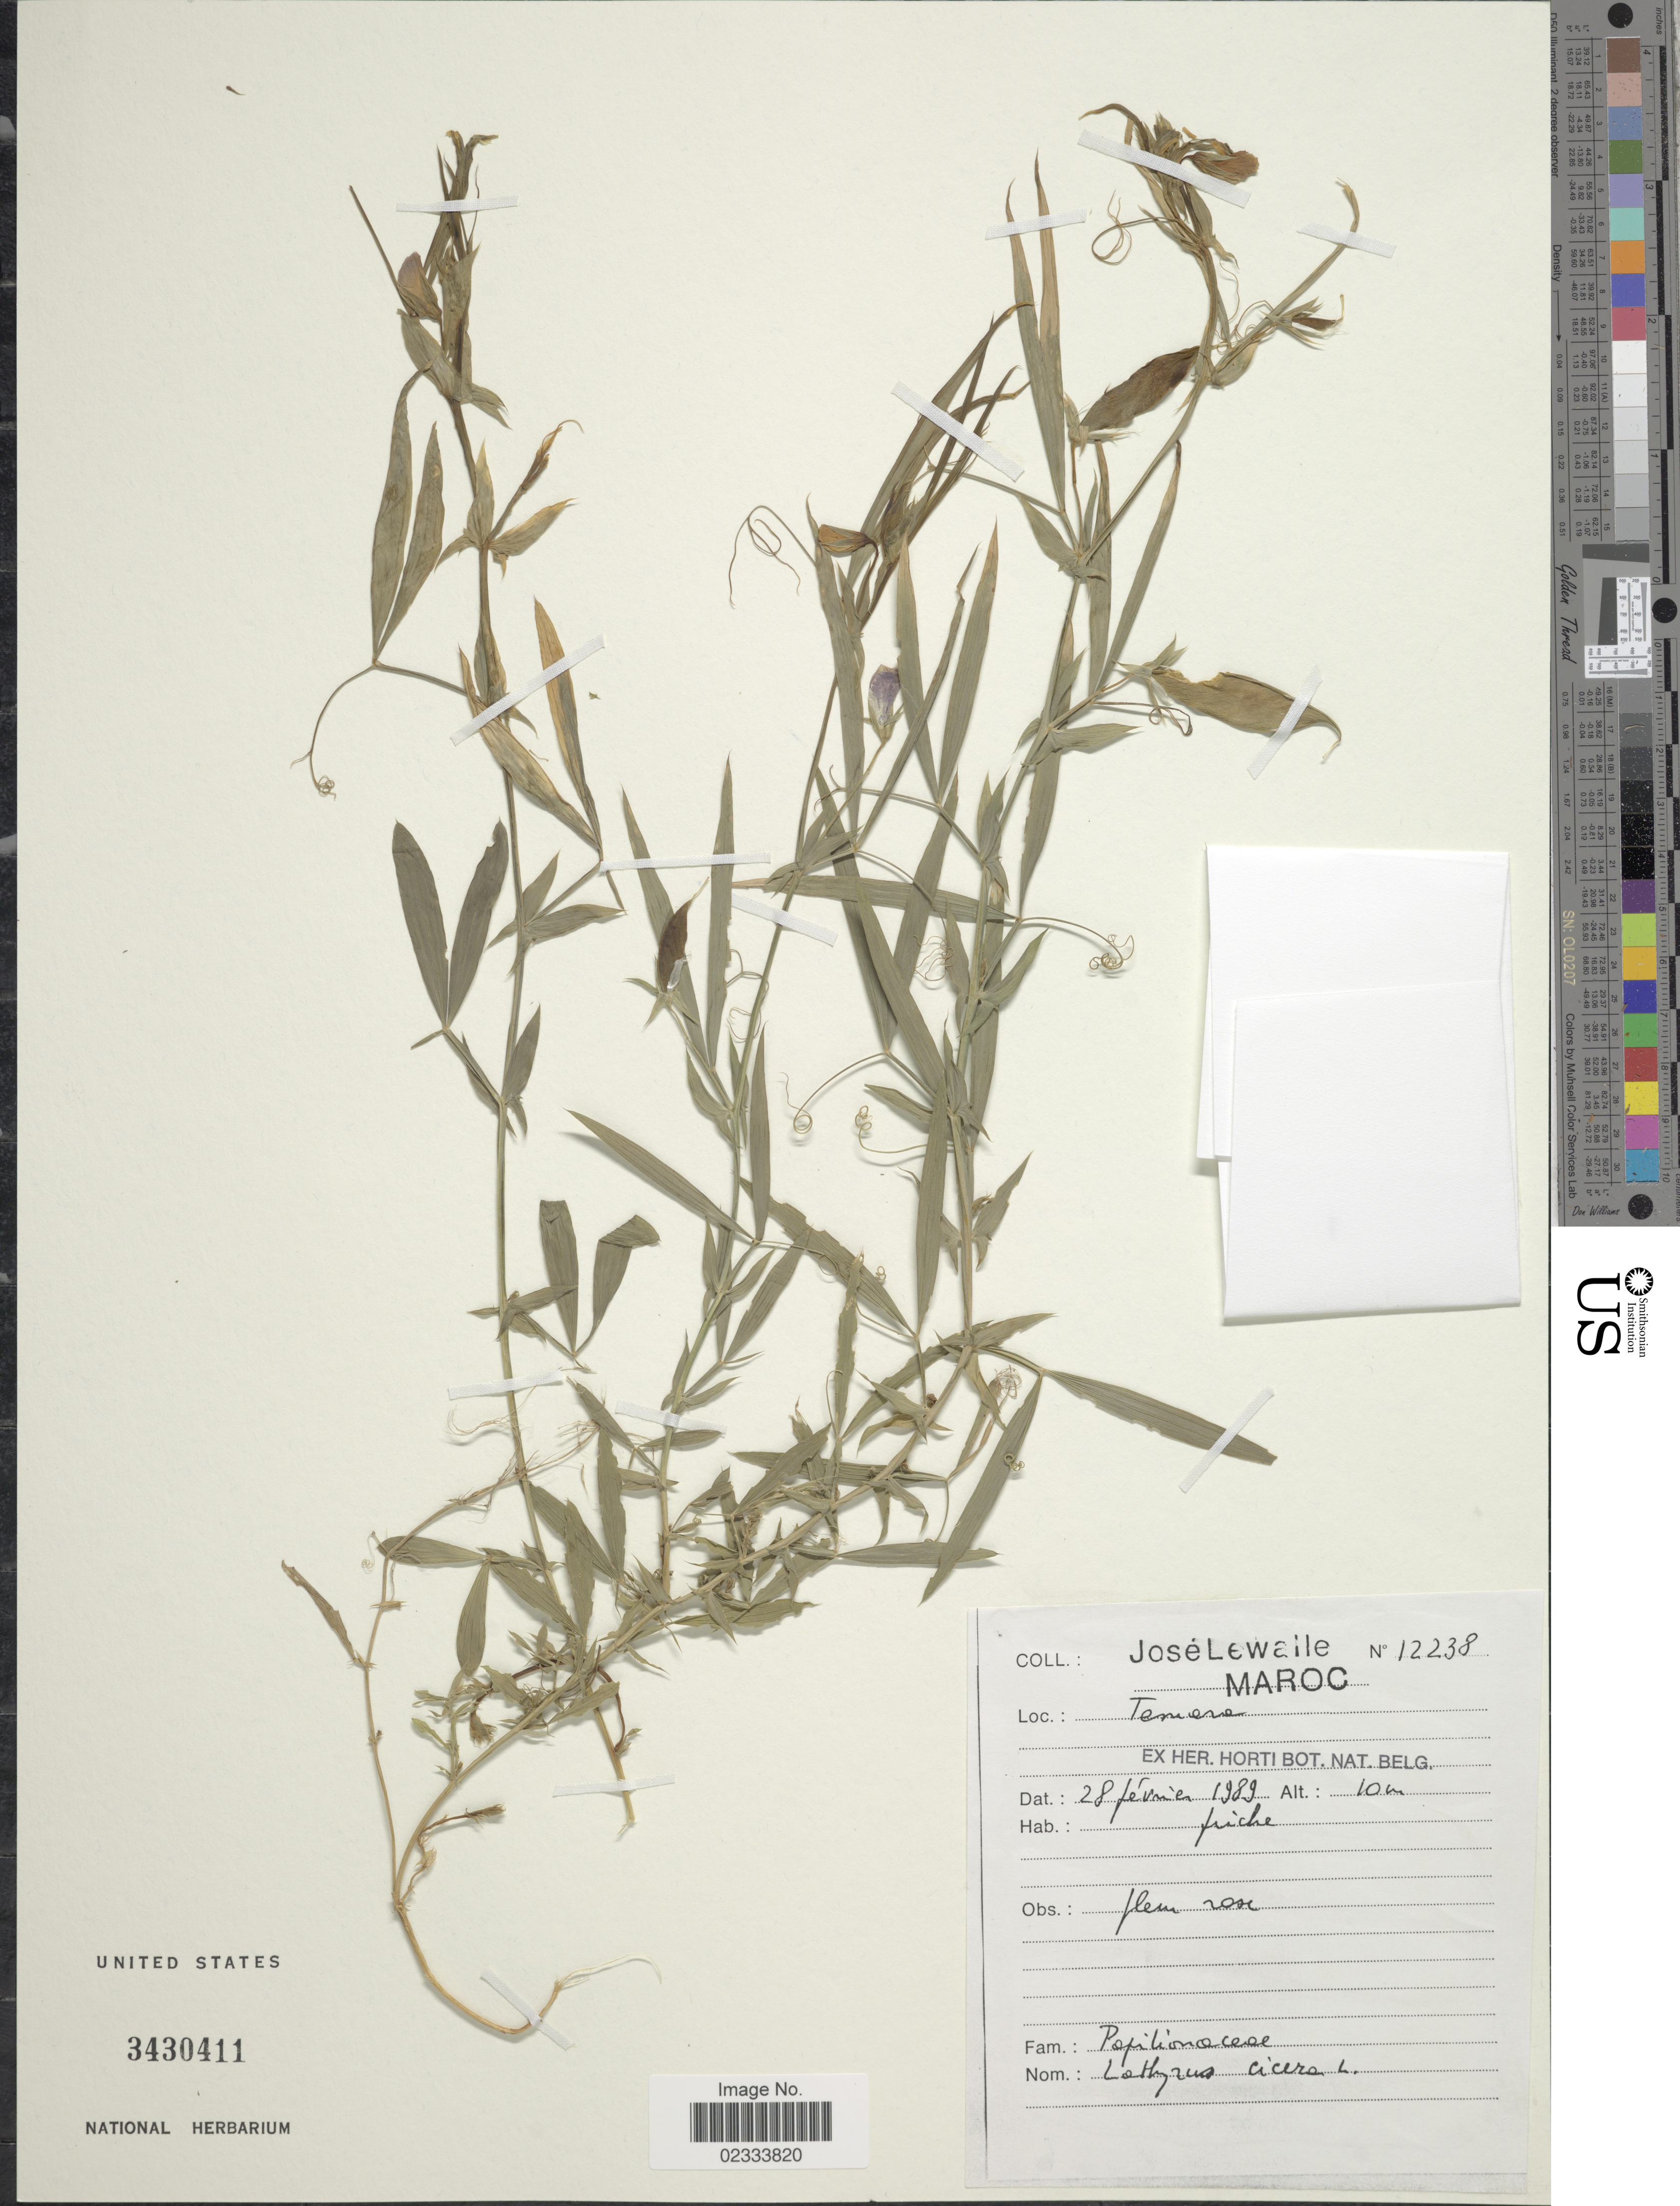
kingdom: Plantae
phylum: Tracheophyta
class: Magnoliopsida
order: Fabales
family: Fabaceae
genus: Lathyrus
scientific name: Lathyrus cicera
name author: L.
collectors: J. Lewalle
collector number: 12238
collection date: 1989-02-28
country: Morocco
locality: Temara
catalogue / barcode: US 3430411